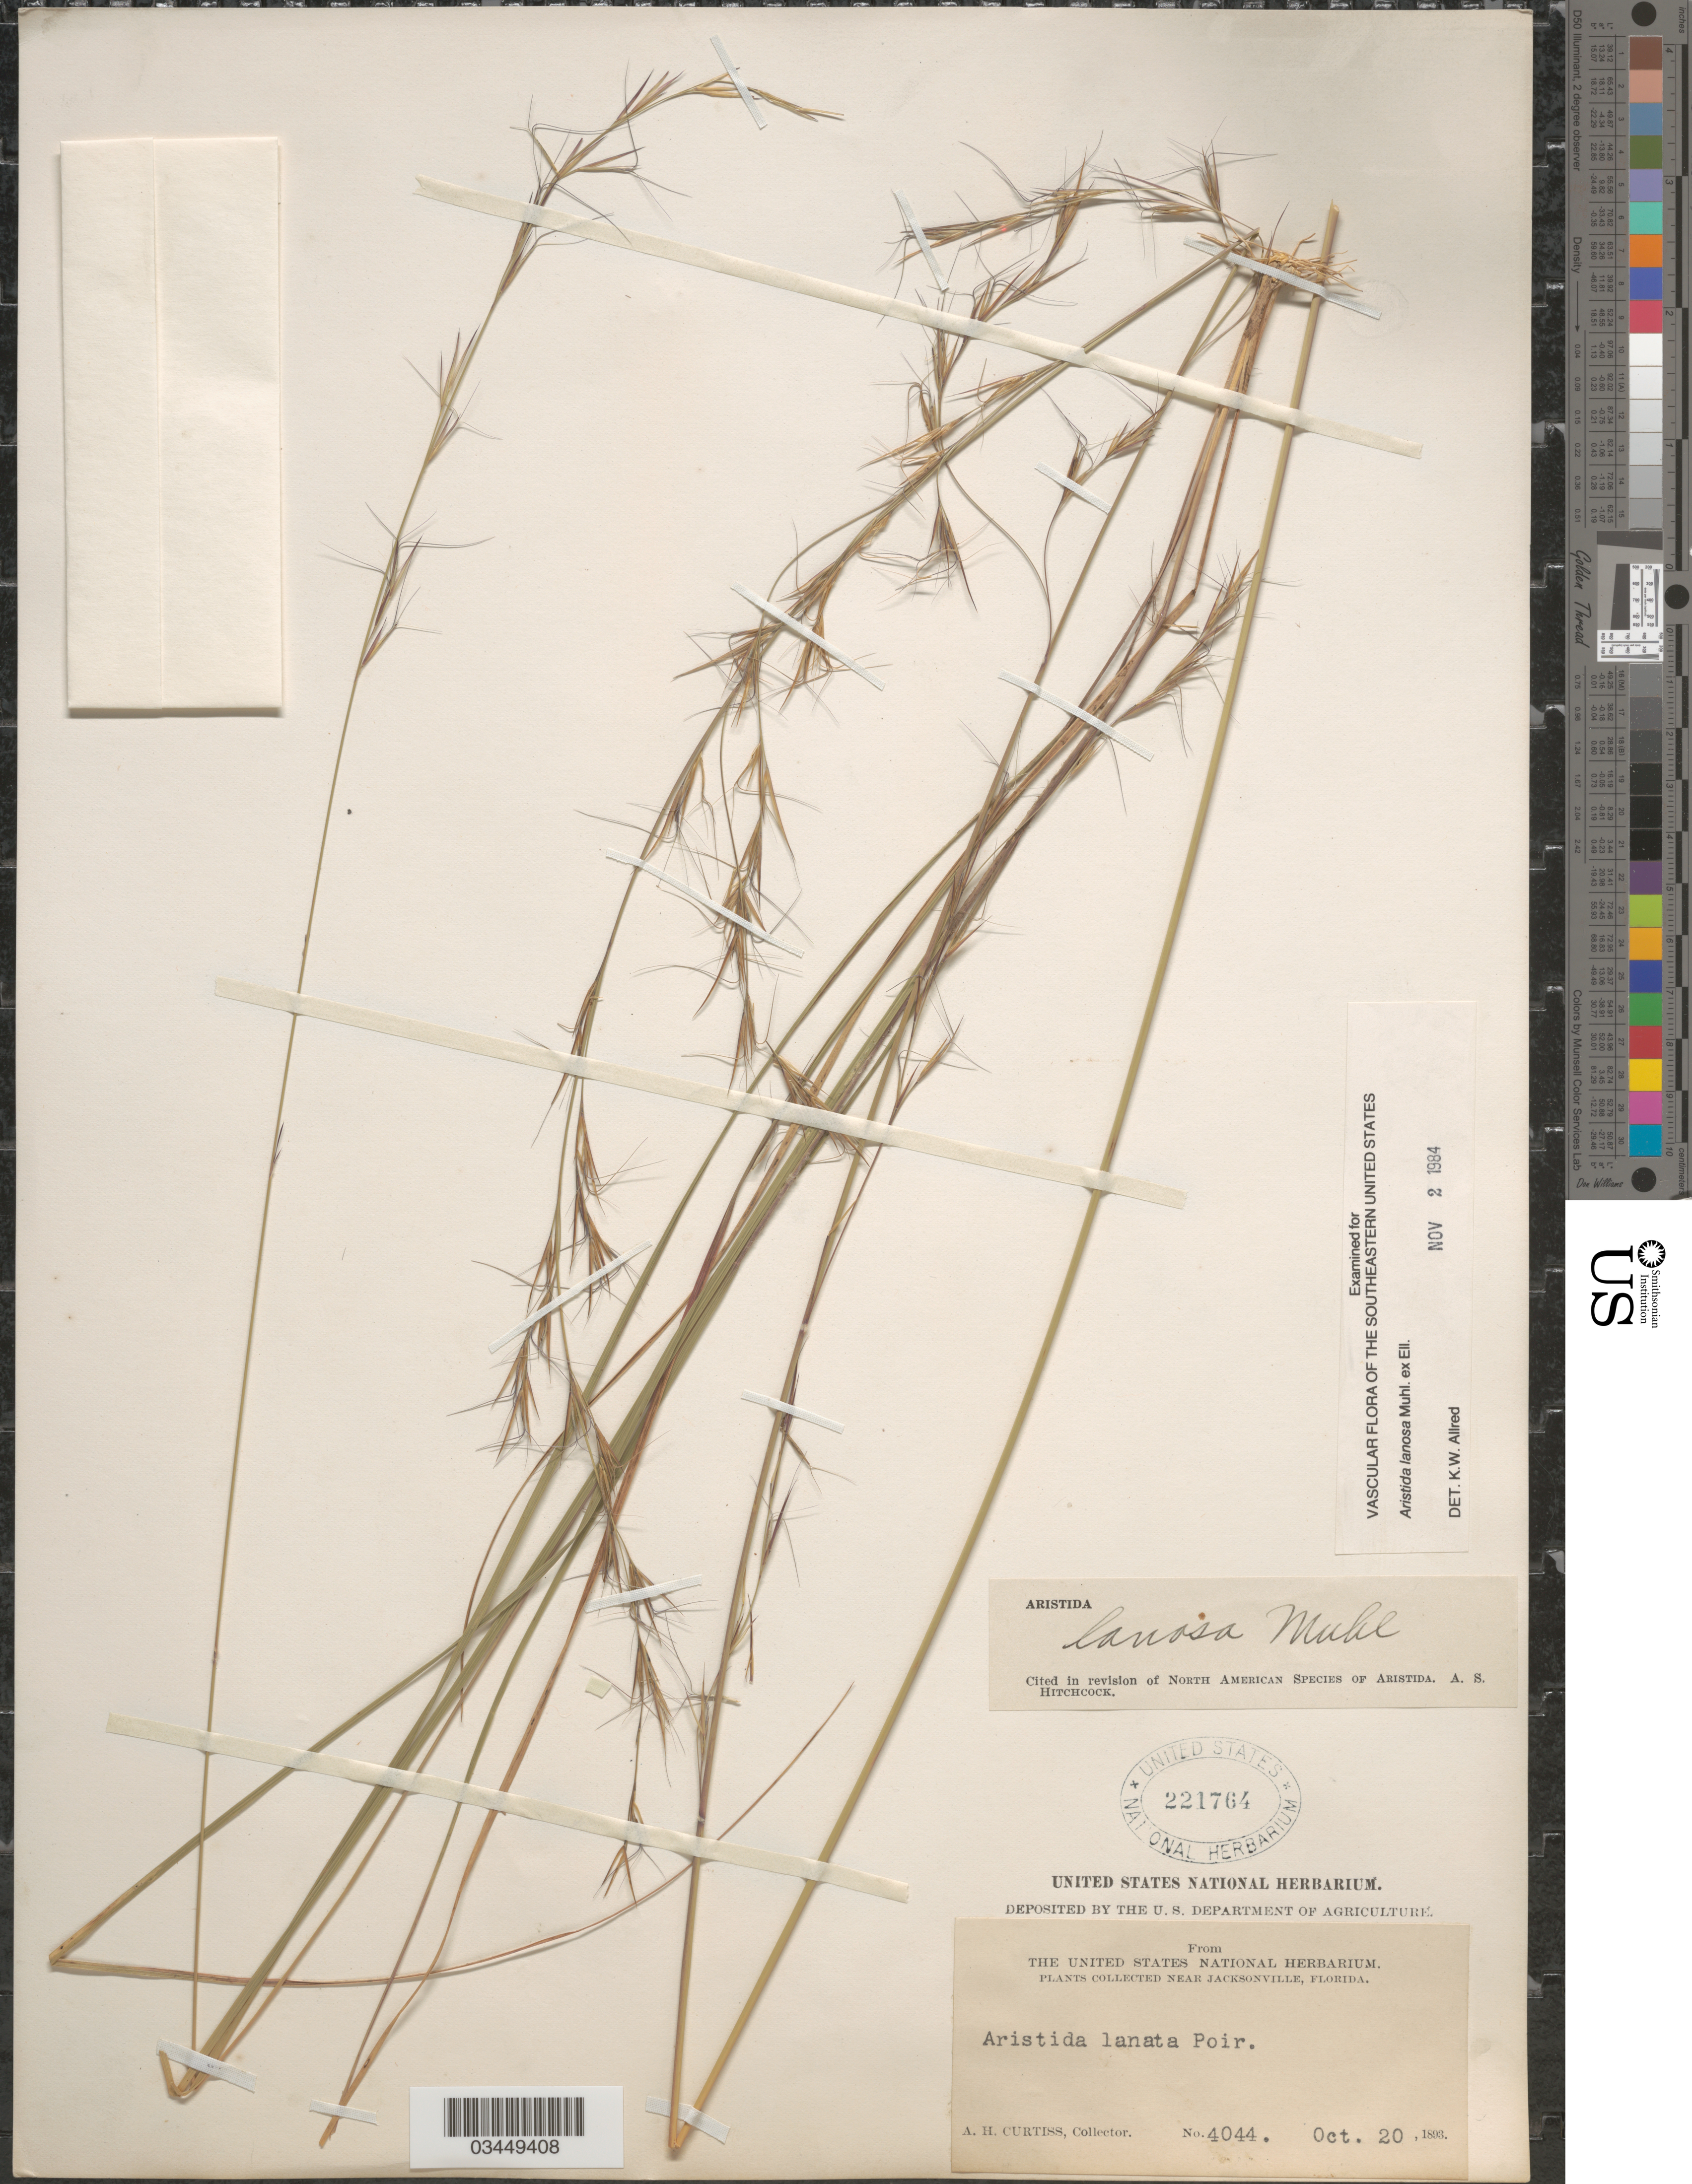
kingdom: Plantae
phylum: Tracheophyta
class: Liliopsida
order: Poales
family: Poaceae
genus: Aristida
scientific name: Aristida lanosa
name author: Muhl.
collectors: A. H. Curtiss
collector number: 4044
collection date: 1893-10-20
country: United States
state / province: Florida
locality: Near Jacksonville.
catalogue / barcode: US 221764